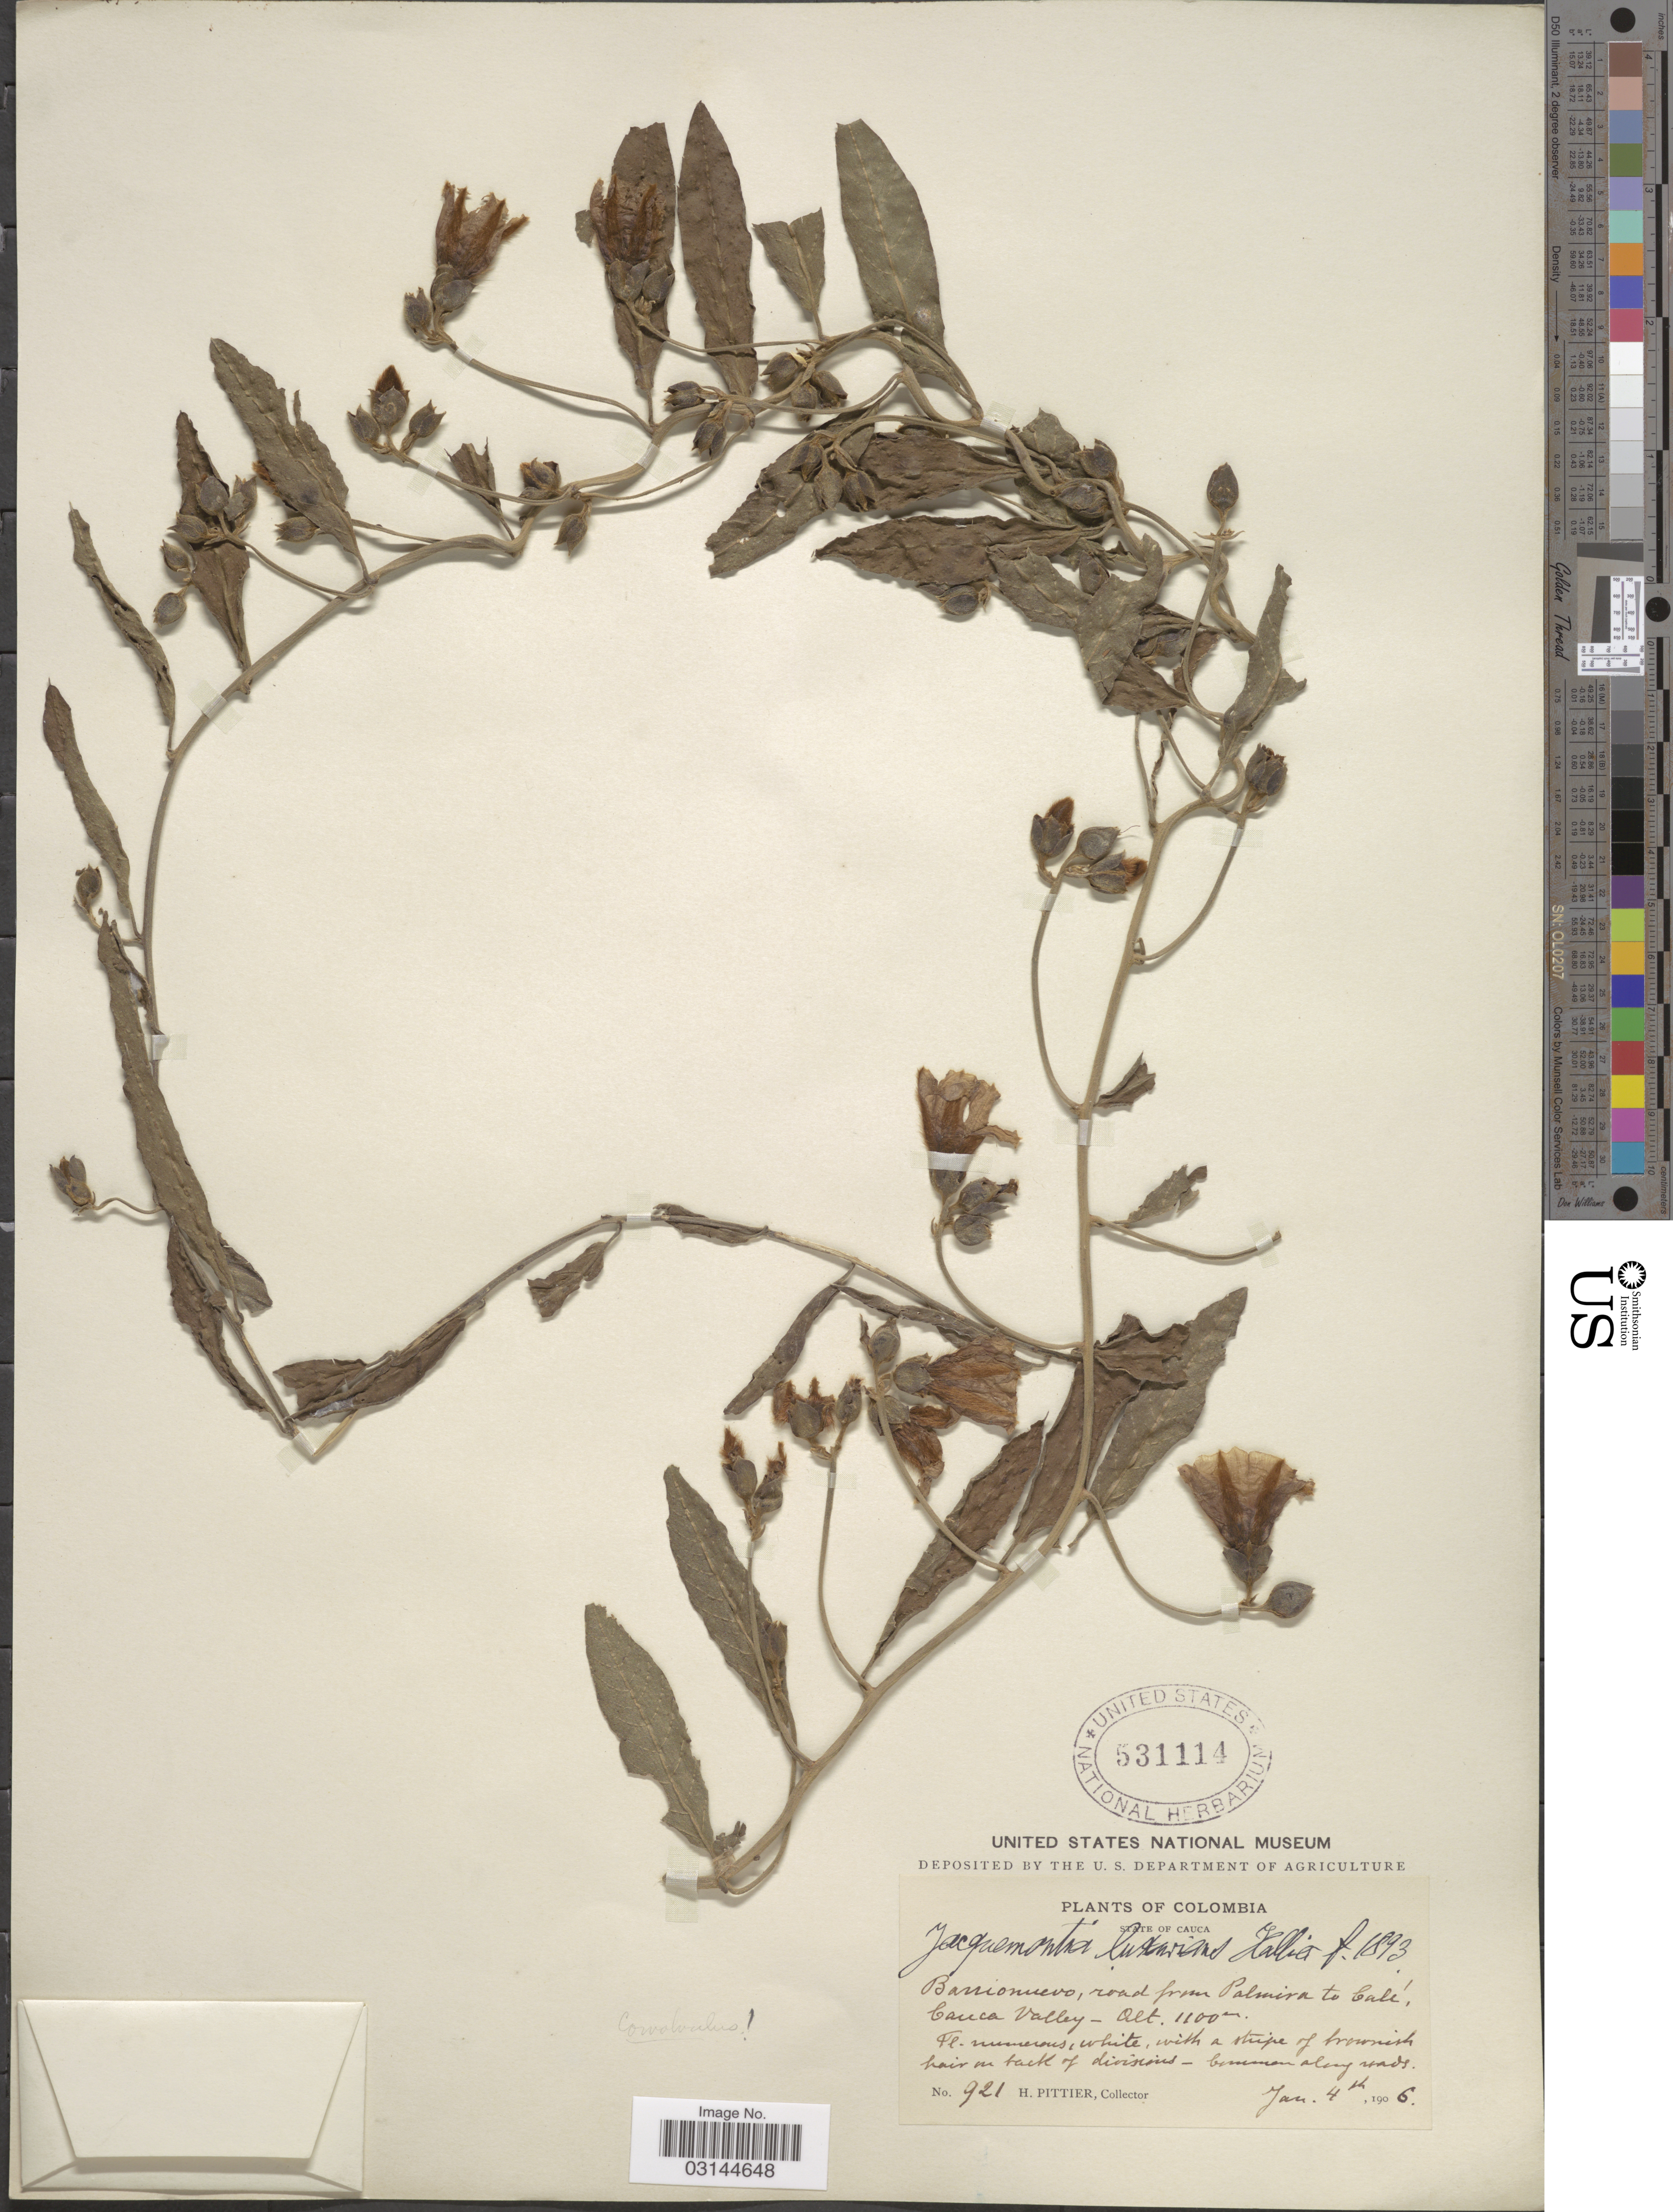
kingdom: Plantae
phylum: Tracheophyta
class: Magnoliopsida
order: Solanales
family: Convolvulaceae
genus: Aniseia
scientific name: Aniseia luxurians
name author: (Moric.) Athiê-Souza & Buril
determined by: Strong, Mark T., (BOT), Smithsonian Institution - National Museum of Natural History (UNITED STATES)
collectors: H. F. Pittier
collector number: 921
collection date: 1906-01-04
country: Colombia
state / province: Cauca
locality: Barrionuevo, road from Palmira to Calé. Cauca Valley.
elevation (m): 1100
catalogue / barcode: US 531114